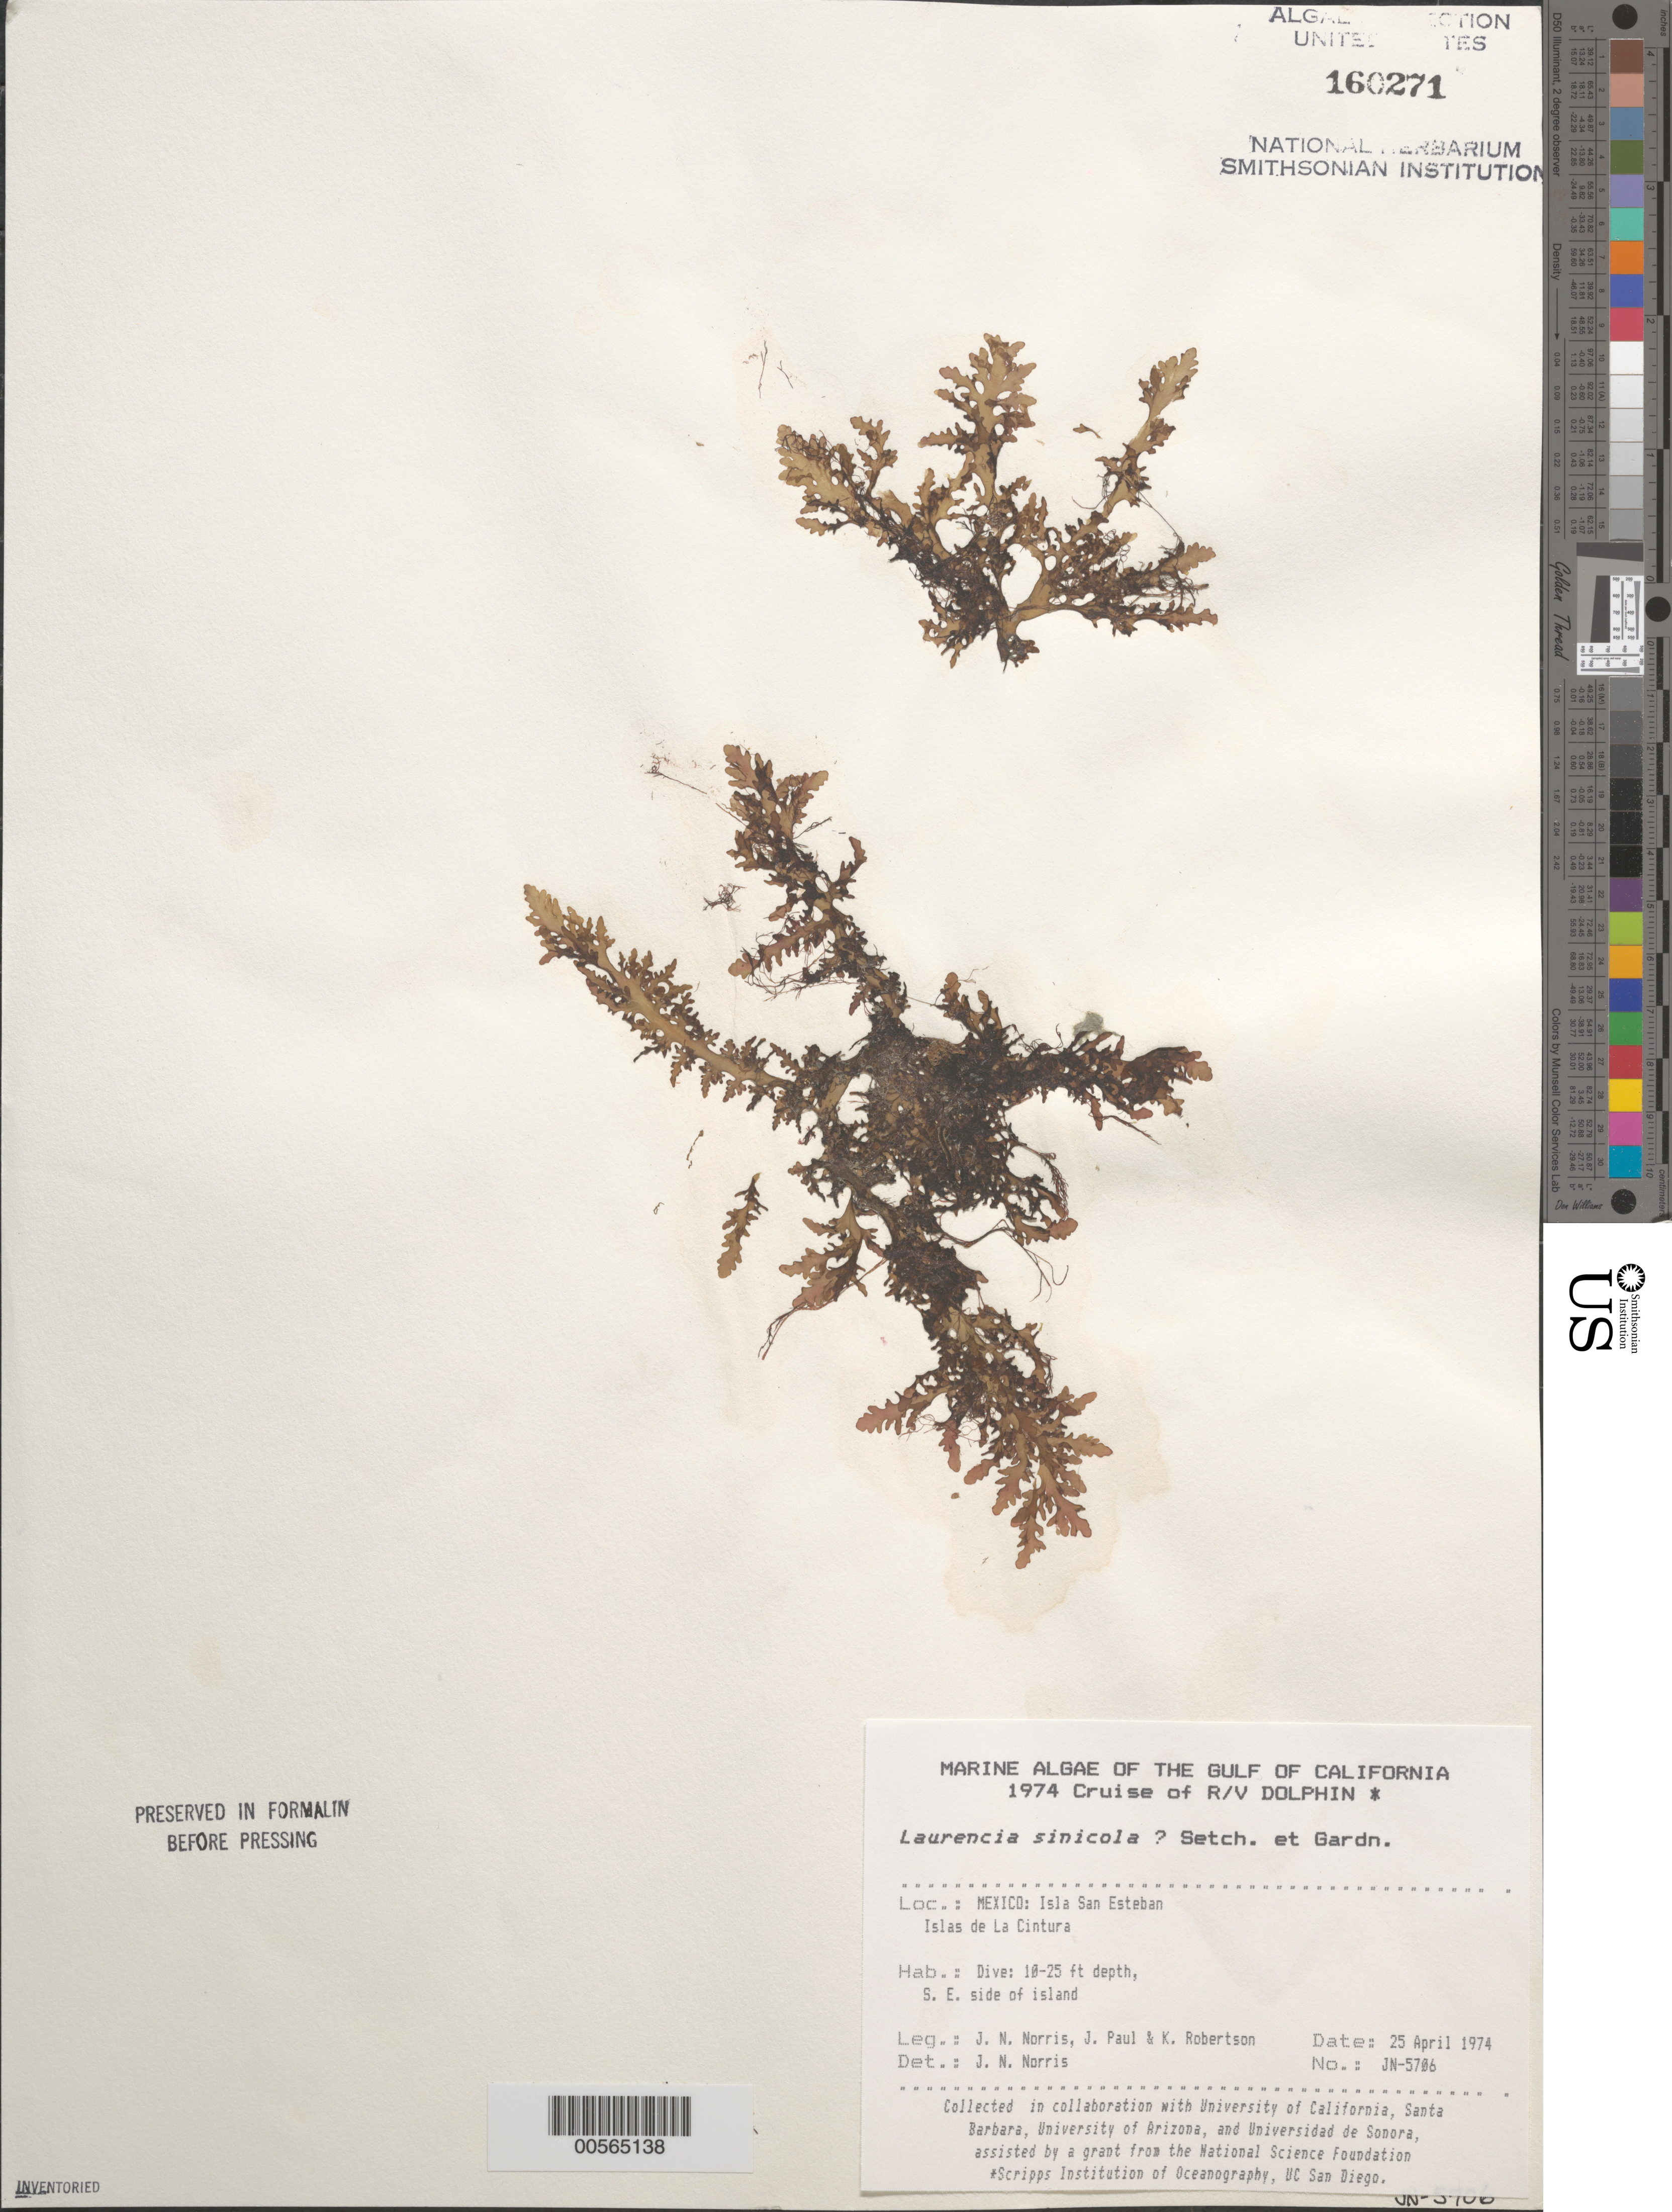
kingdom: Plantae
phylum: Rhodophyta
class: Florideophyceae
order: Ceramiales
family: Rhodomelaceae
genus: Osmundea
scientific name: Osmundea sinicola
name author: (Setchell & N.L. Gardner) K.W. Nam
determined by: Algae name updating Project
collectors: J. N. Norris, J. Paul & K. Robertson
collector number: JN-5706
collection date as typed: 25 Apr 1974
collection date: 1974-04-25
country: Mexico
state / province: Baja California Norte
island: Isla San Esteban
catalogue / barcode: US 160271